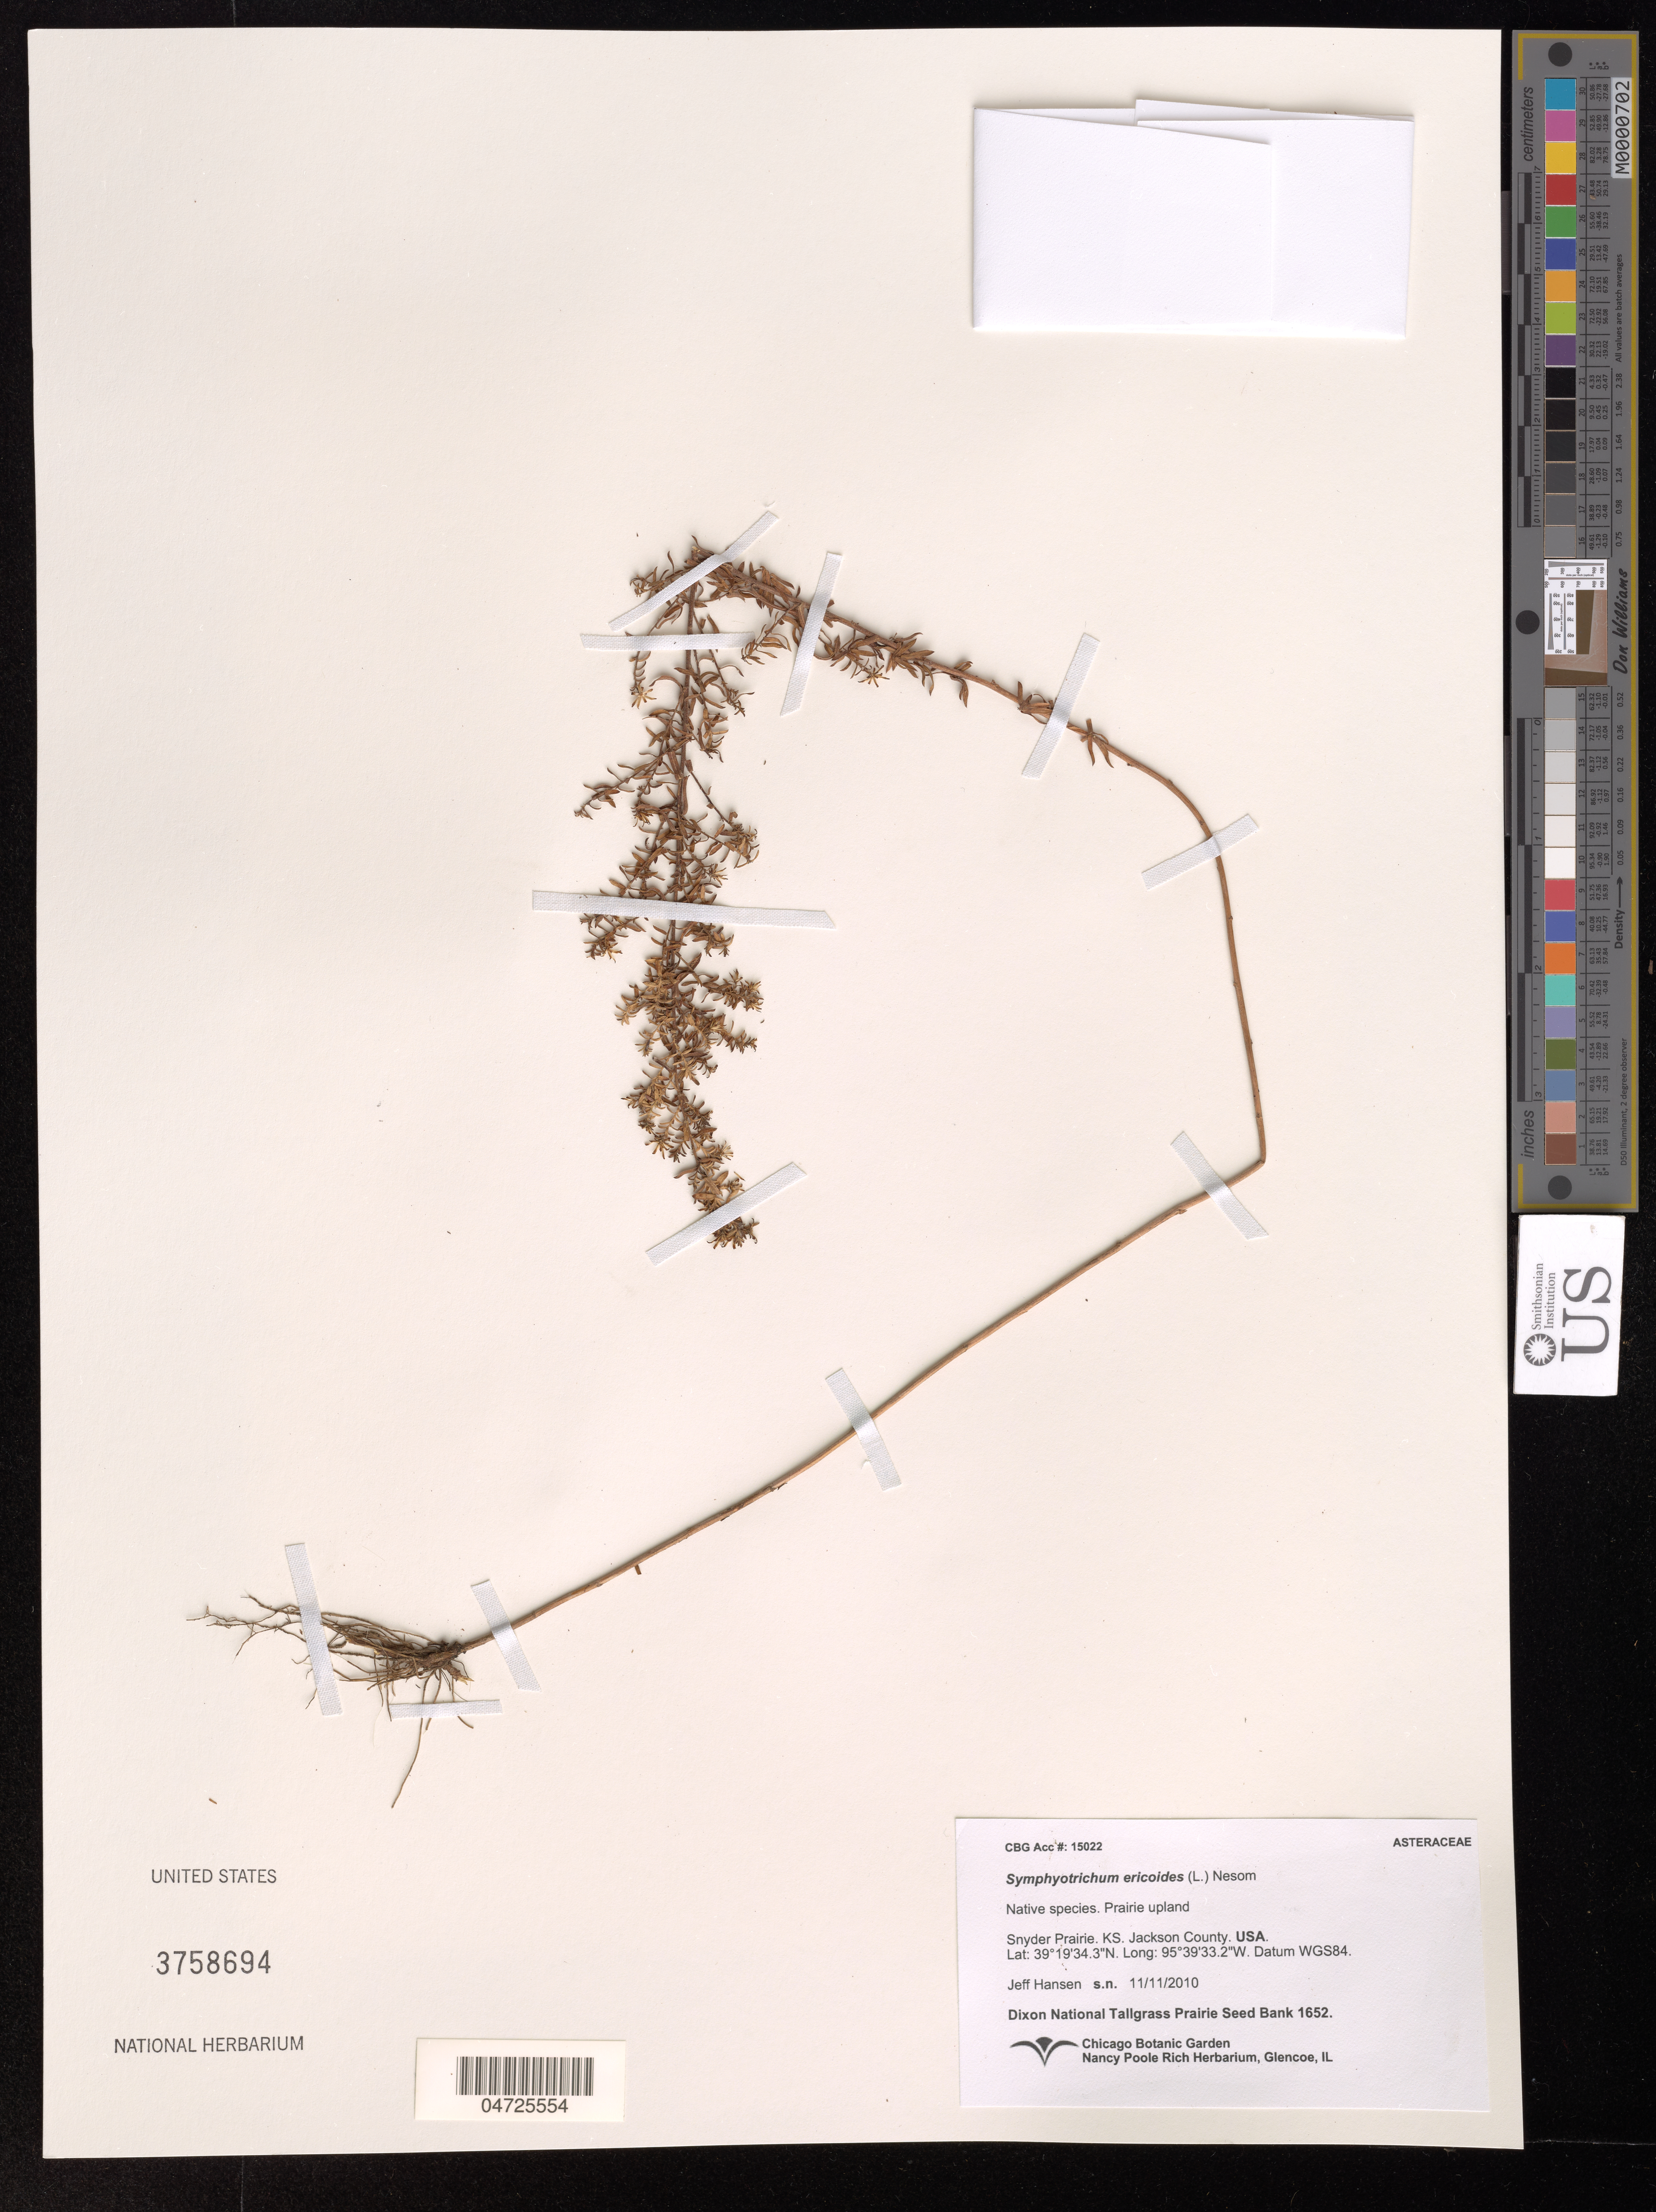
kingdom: Plantae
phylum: Tracheophyta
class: Magnoliopsida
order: Asterales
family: Asteraceae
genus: Symphyotrichum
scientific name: Symphyotrichum ericoides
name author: (L.) G.L. Nesom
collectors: J. Hansen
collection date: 2010-11-11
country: United States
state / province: Kansas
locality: Snyder Prairie. Jackson County. Datum WGS84.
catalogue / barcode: US 3758694